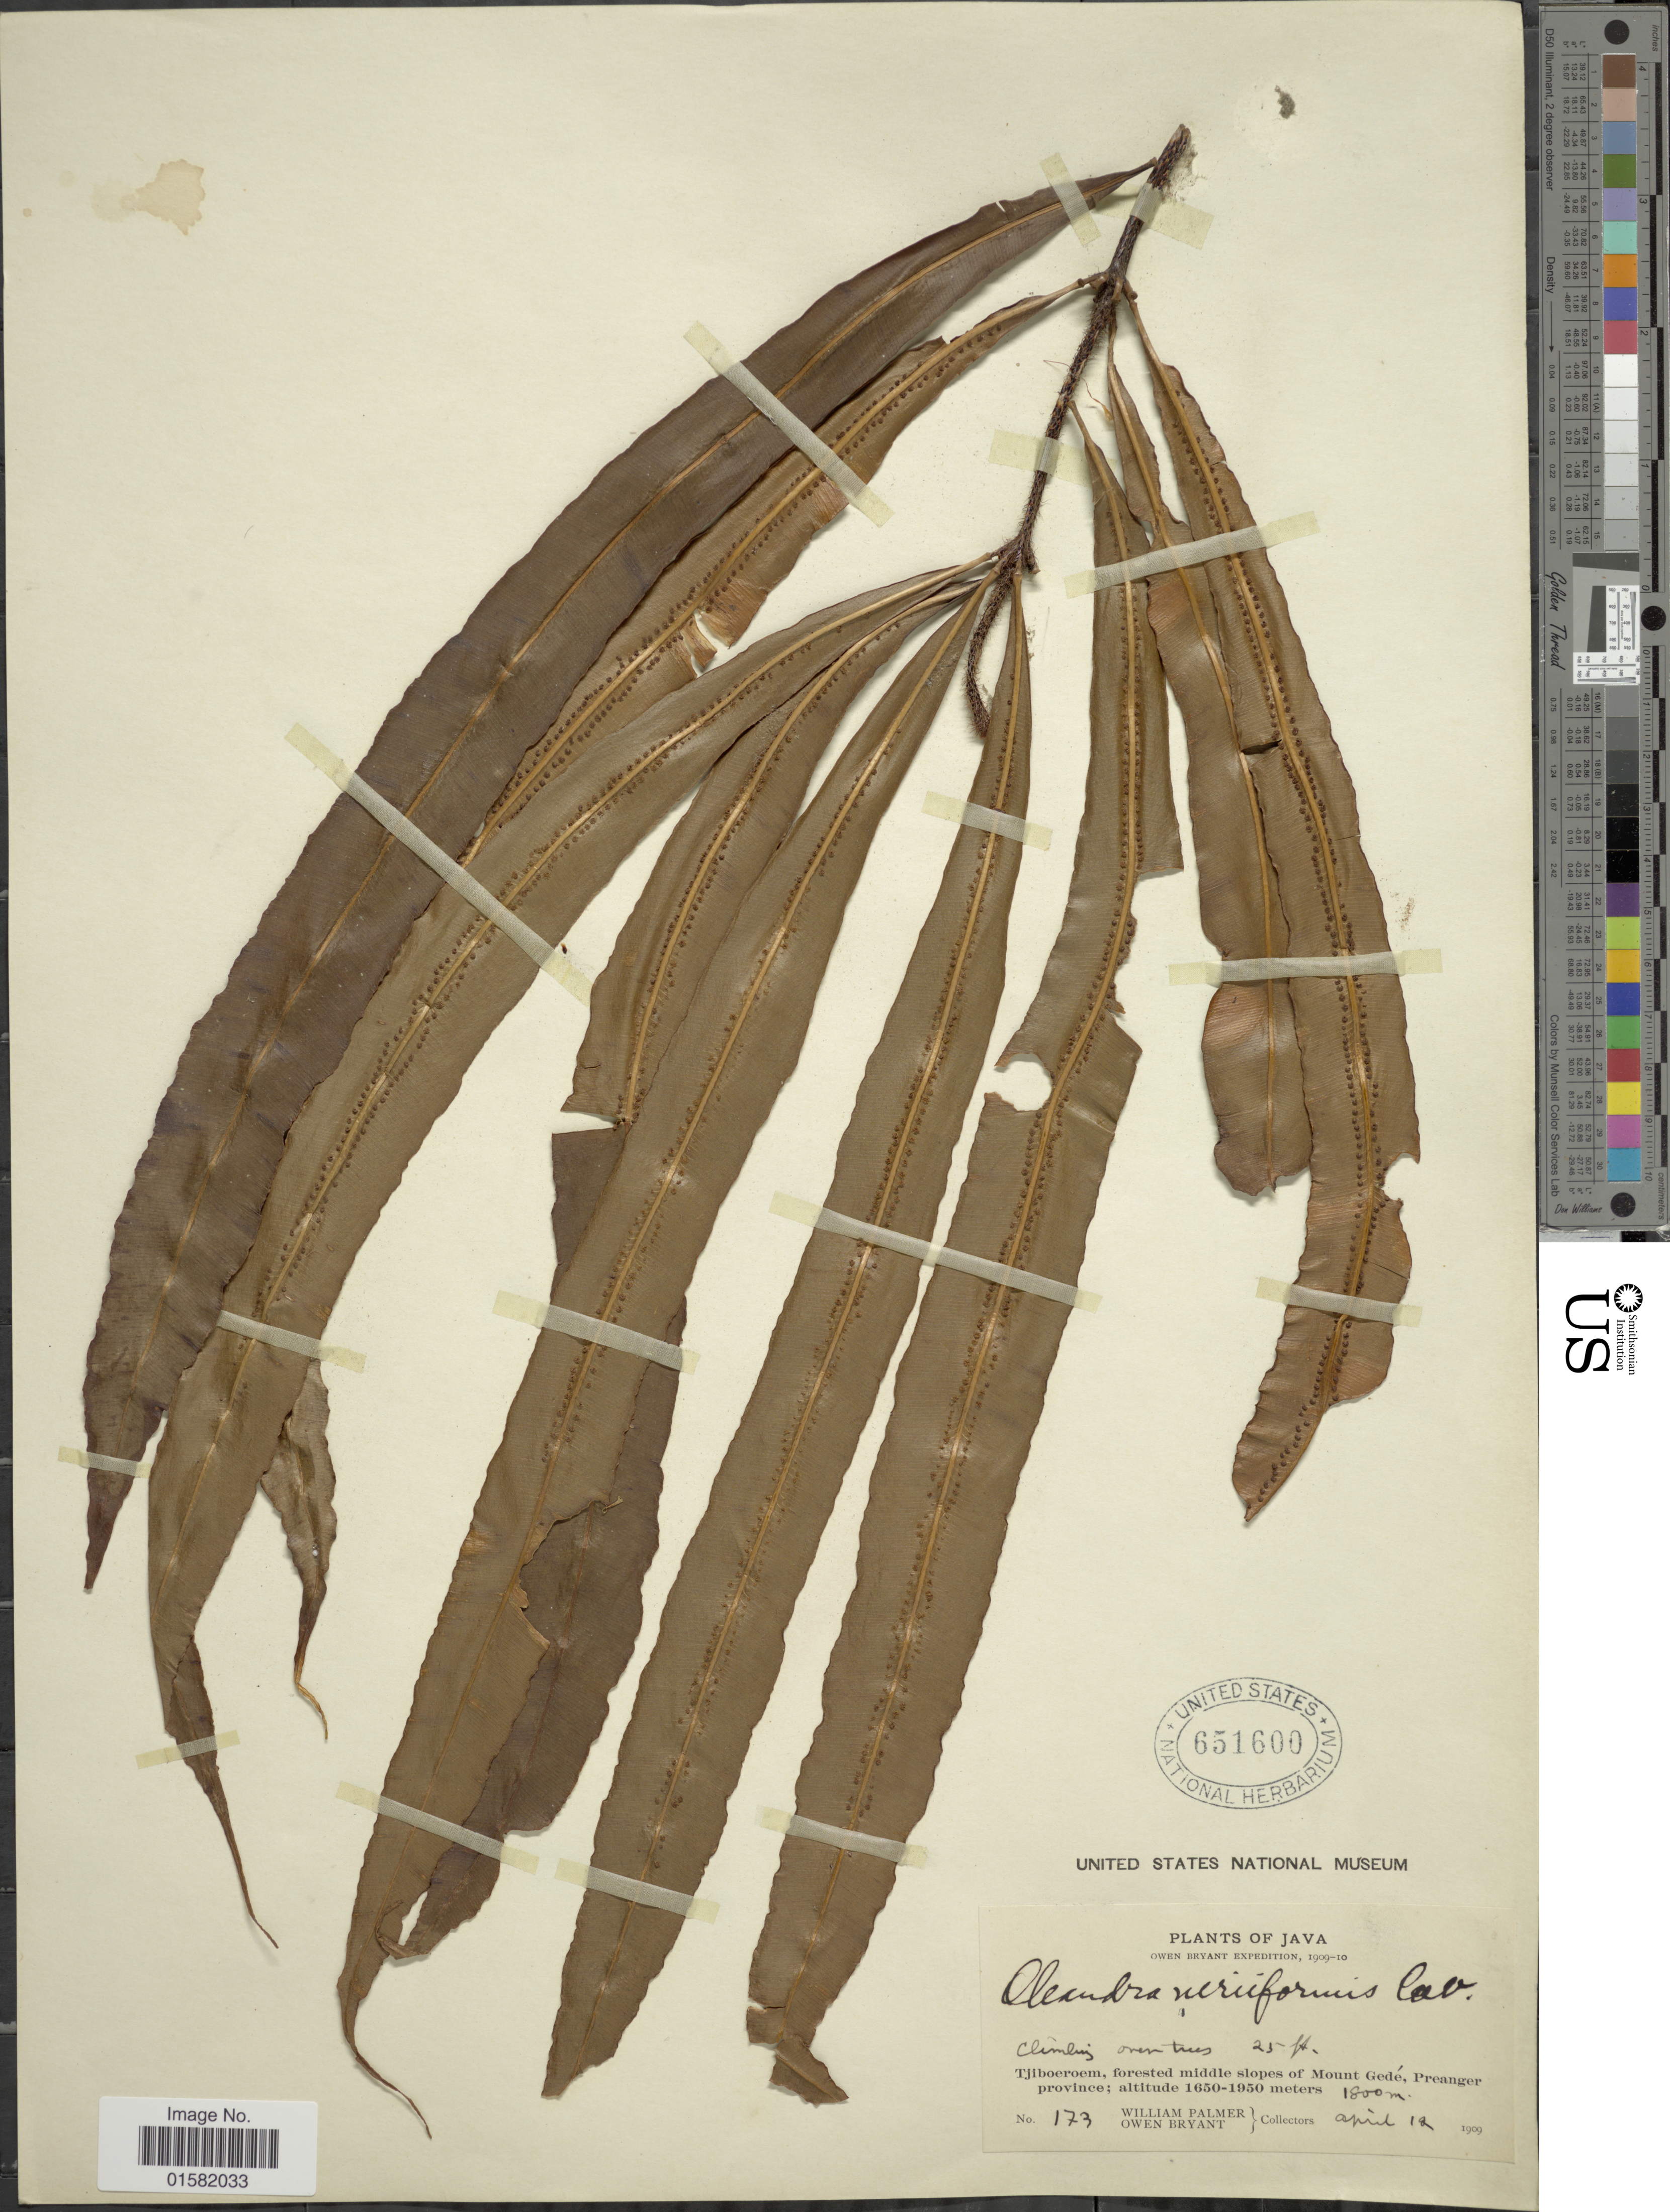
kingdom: Plantae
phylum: Tracheophyta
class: Polypodiopsida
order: Polypodiales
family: Oleandraceae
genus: Oleandra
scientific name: Oleandra neriiformis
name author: Cav.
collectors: W. Palmer & O. Bryant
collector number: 173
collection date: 1909-04-12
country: Indonesia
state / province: Java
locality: Java, Tjiboeroem, forested middle slopes of Mount Gedé, Preanger province.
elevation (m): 1800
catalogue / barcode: US 651600